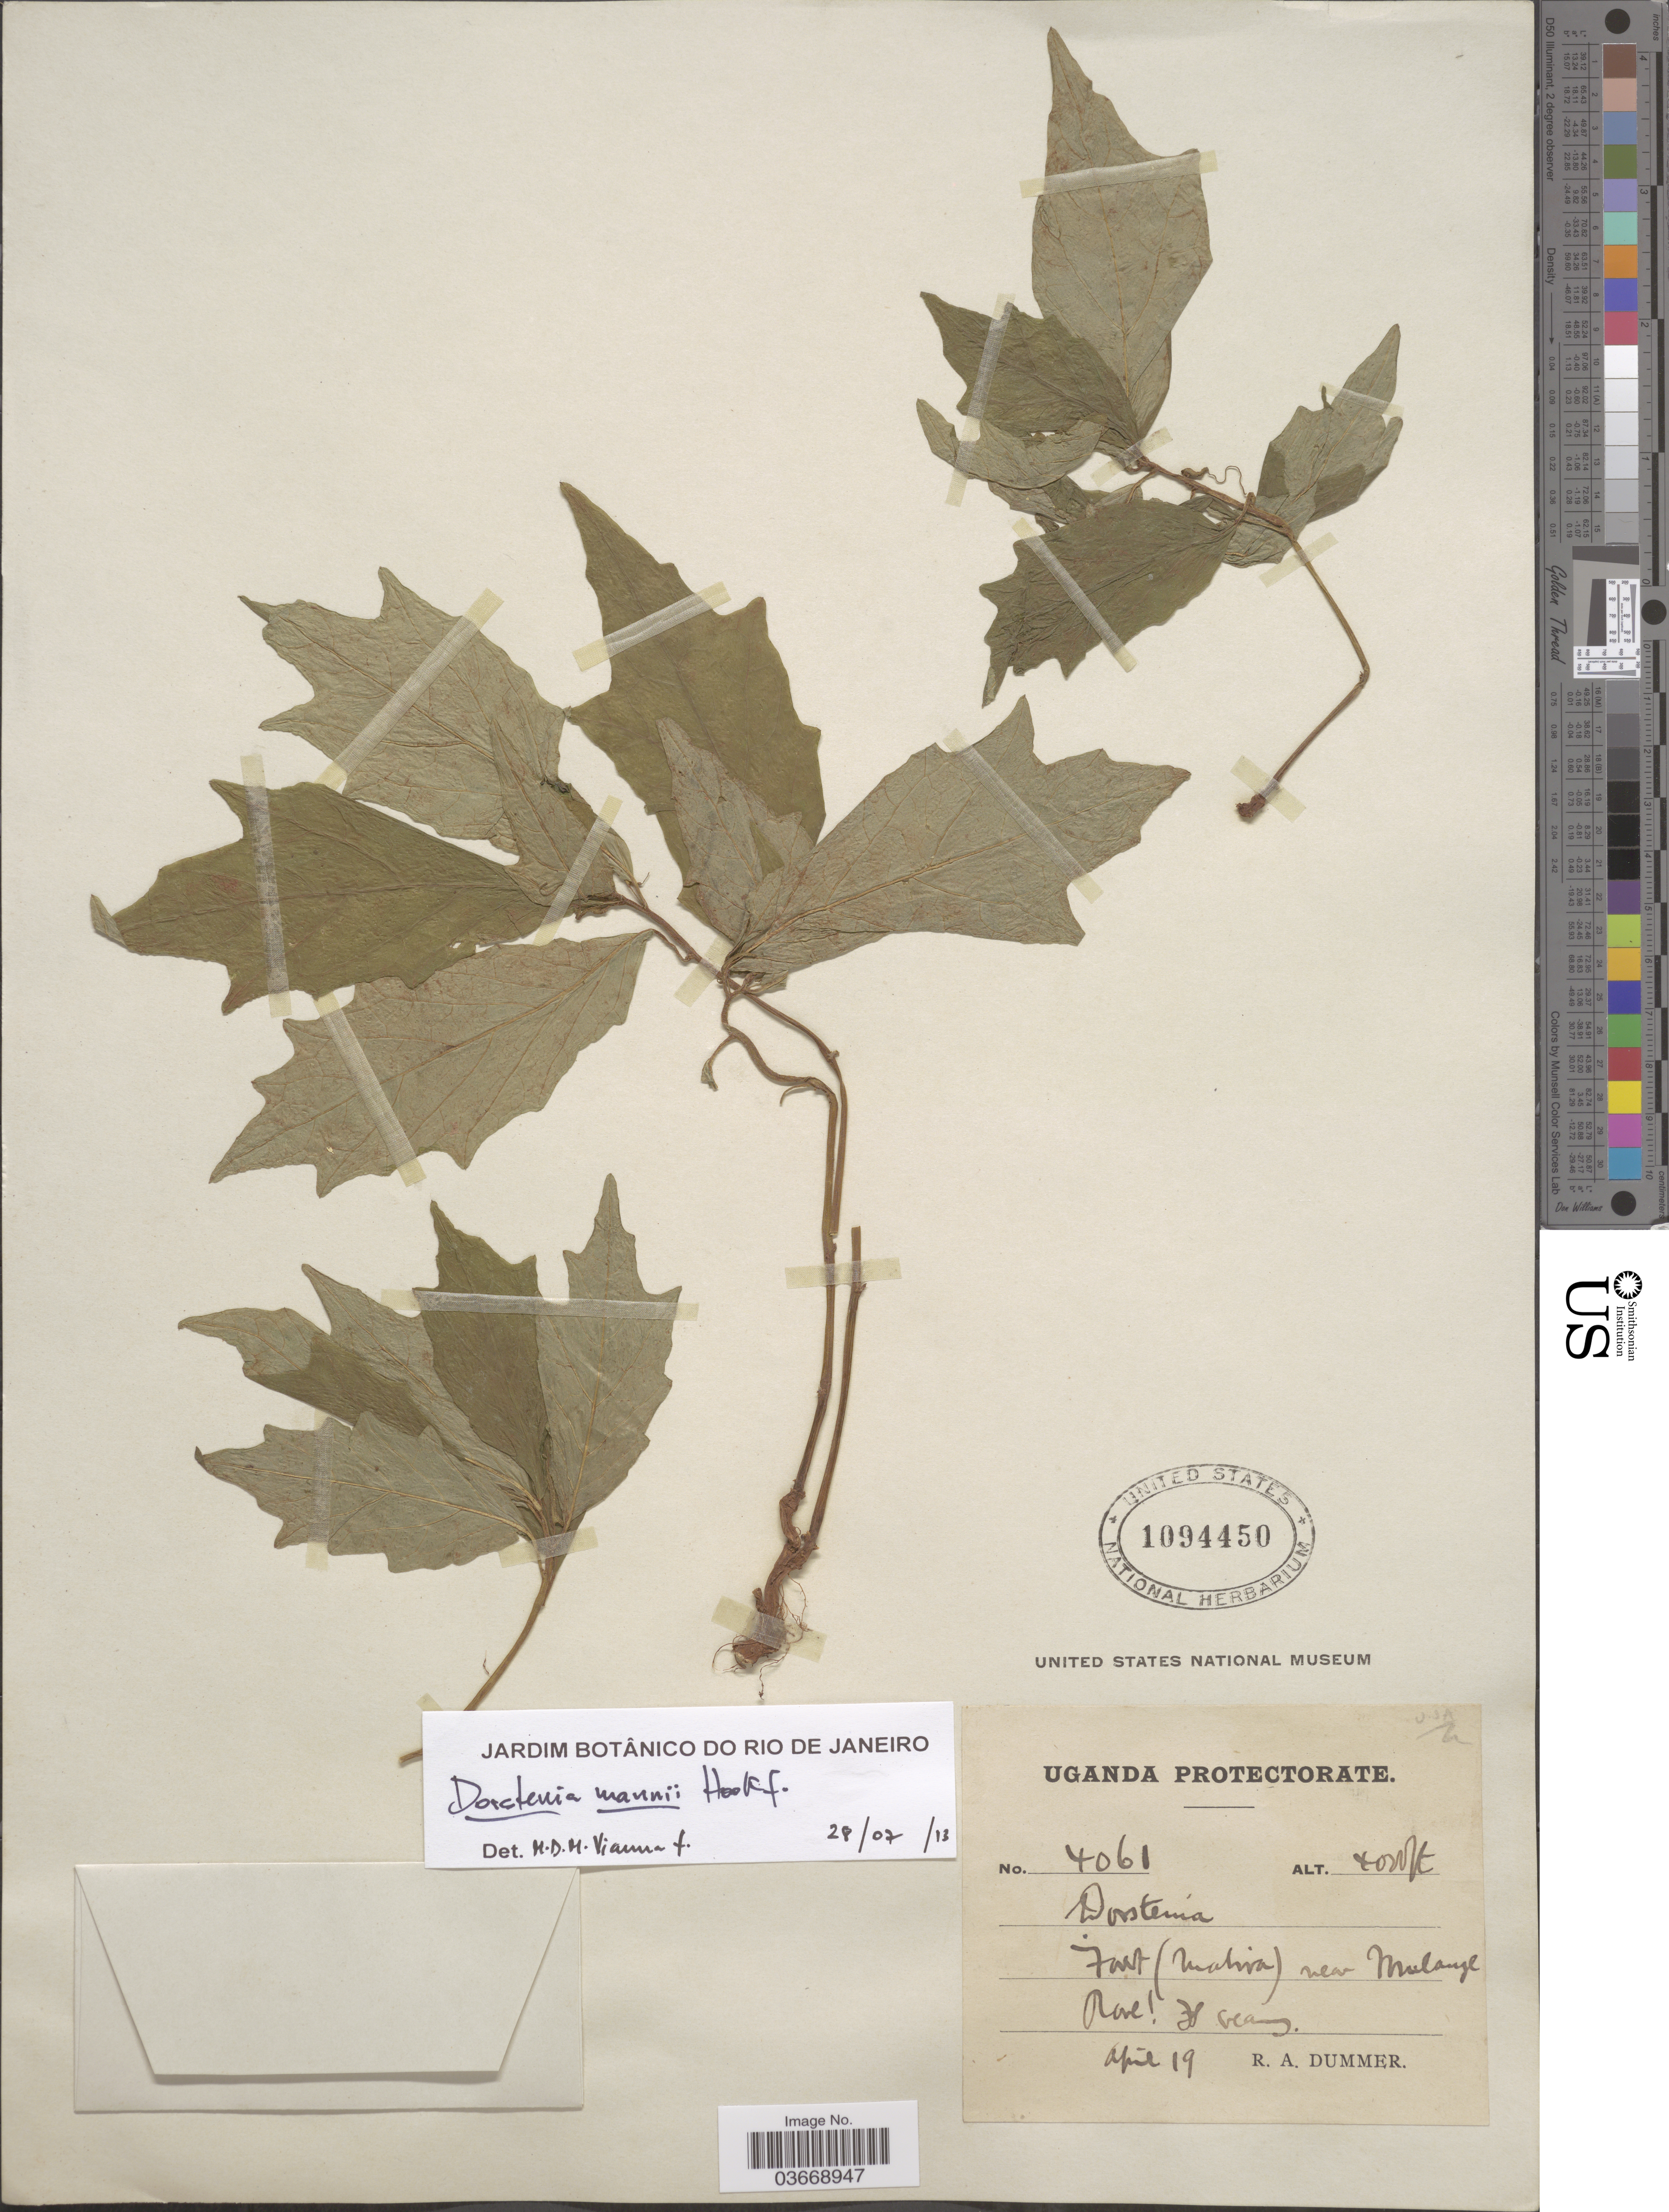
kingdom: Plantae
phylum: Tracheophyta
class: Magnoliopsida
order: Rosales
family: Moraceae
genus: Dorstenia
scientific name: Dorstenia mannii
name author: Hook. f.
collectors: R. Dümmer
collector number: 4061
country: Uganda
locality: Uganda Protectorate. Fart* (mativa) near Mulange.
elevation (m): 1219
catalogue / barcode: US 1094450